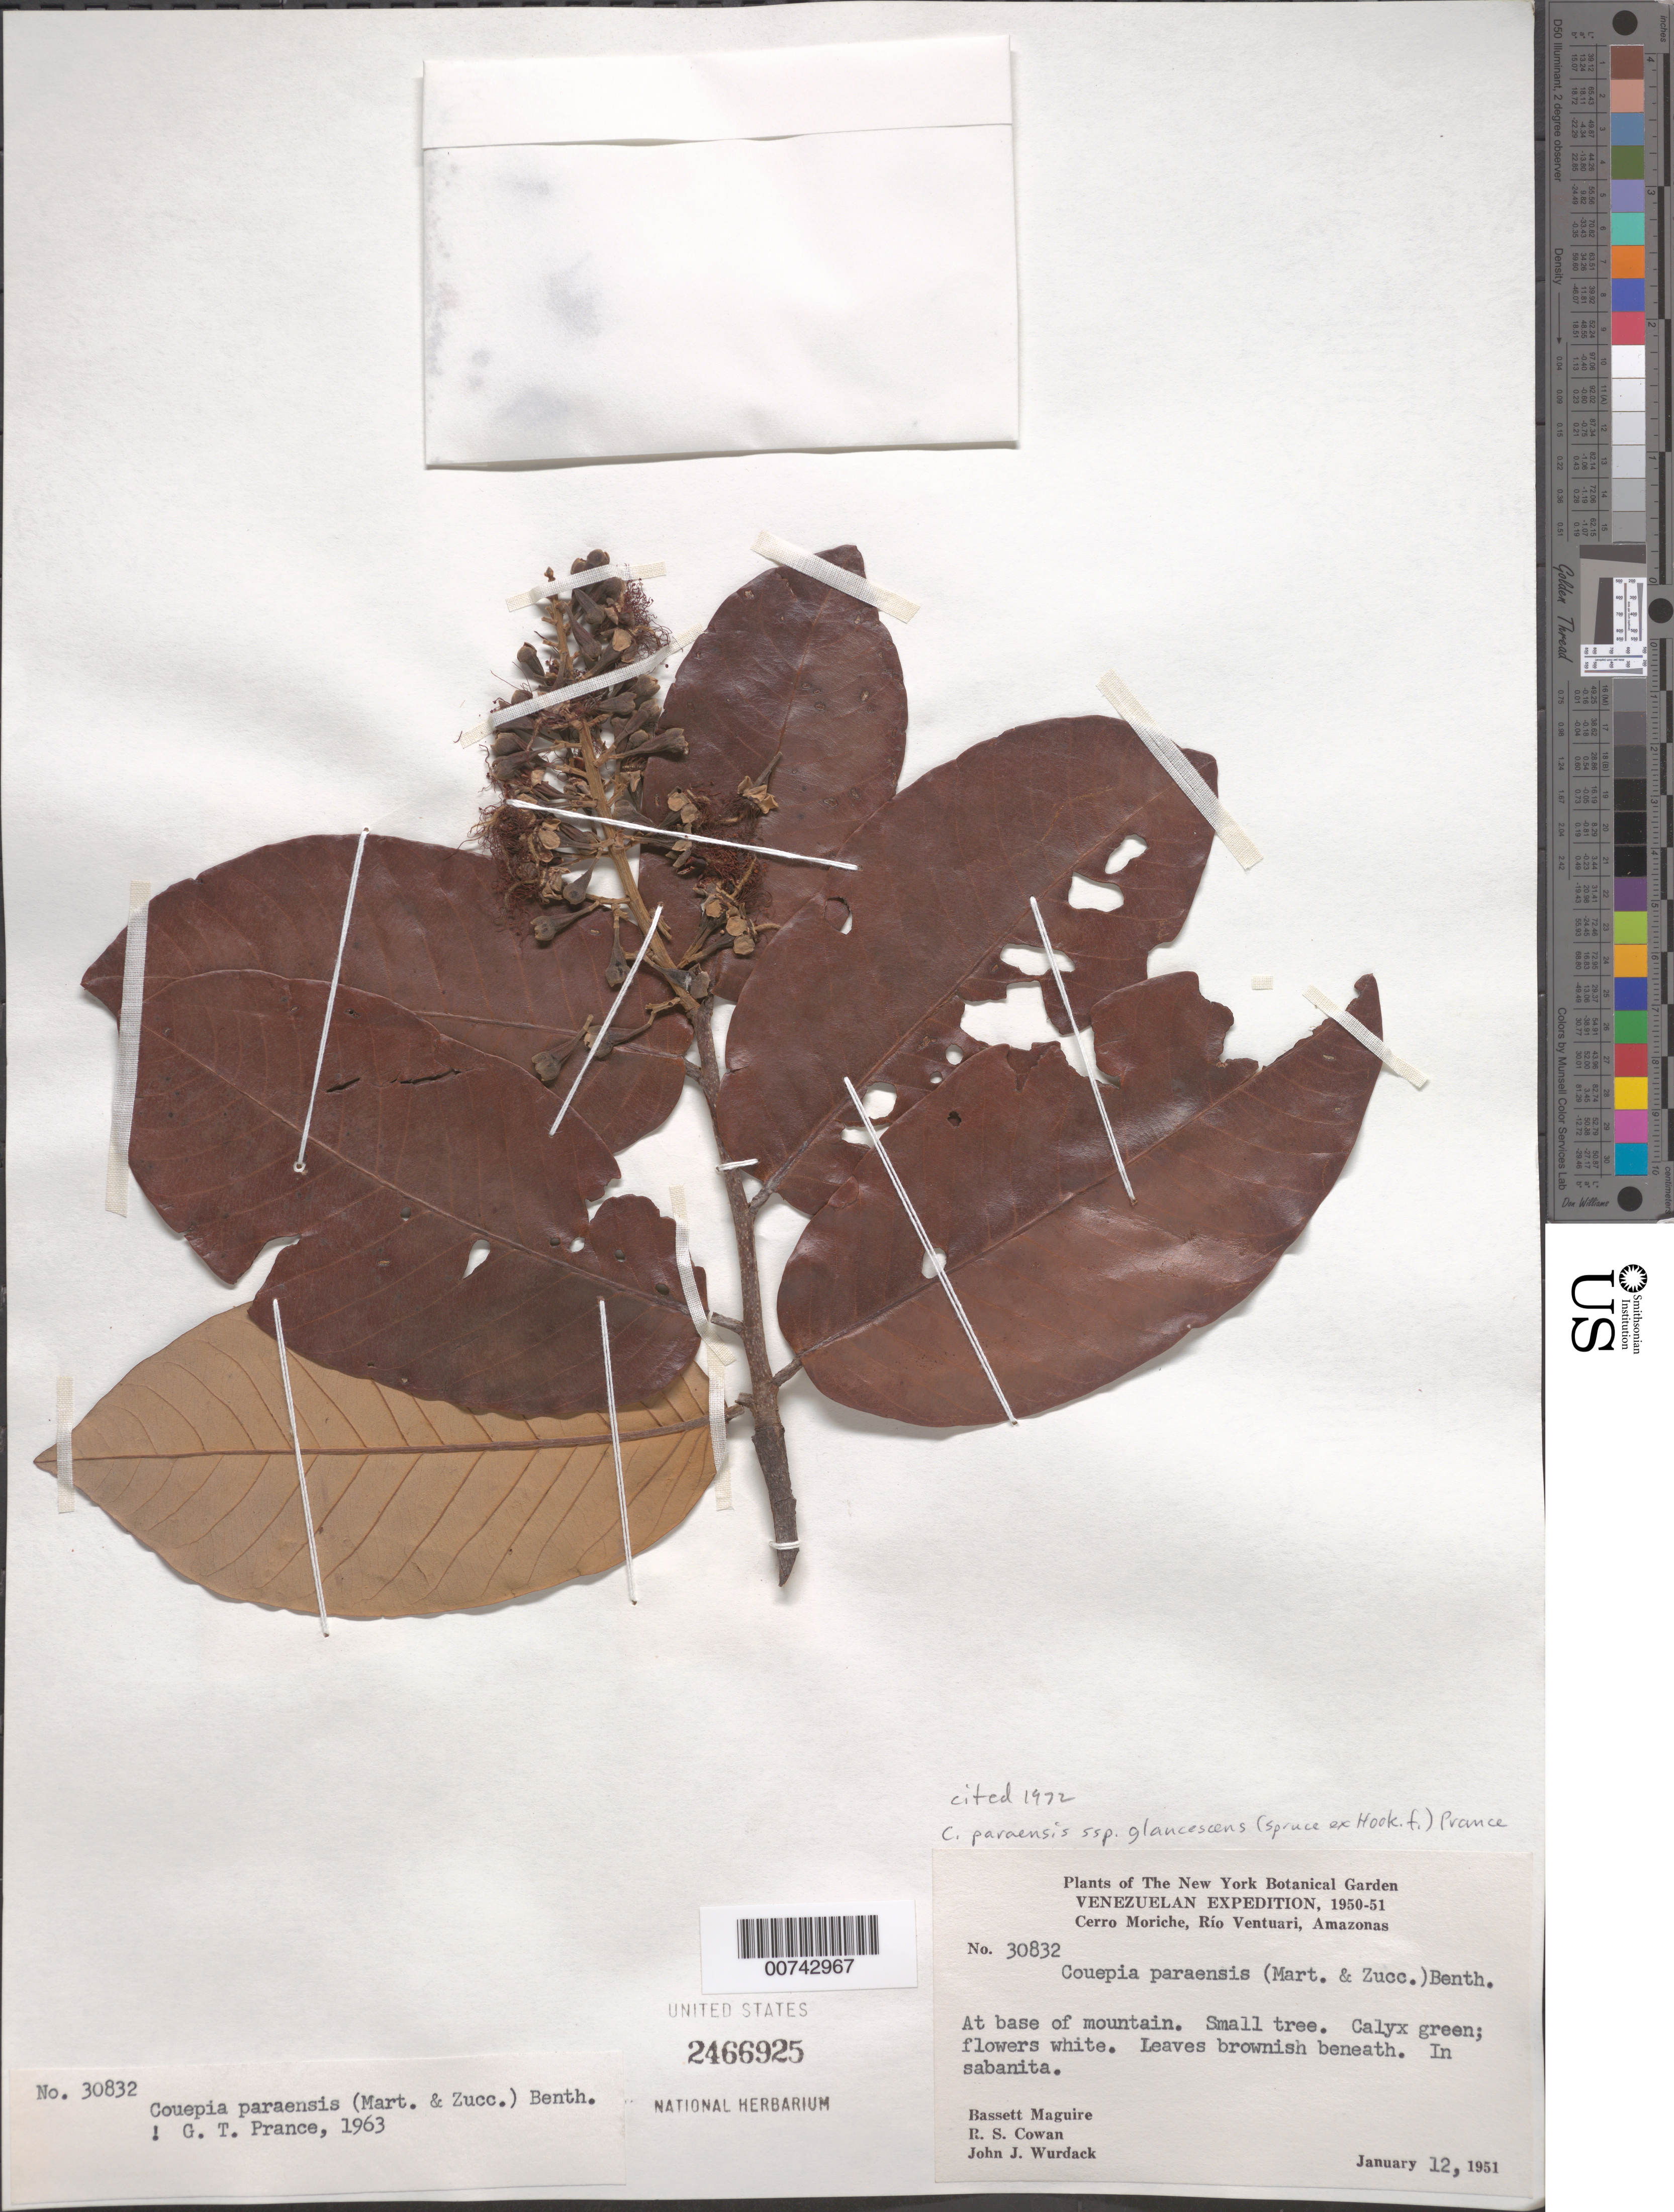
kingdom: Plantae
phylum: Tracheophyta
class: Magnoliopsida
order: Malpighiales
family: Chrysobalanaceae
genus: Couepia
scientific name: Couepia paraensis subsp. glaucescens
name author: (Spruce ex Hook. f.) Prance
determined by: Prance, G. T.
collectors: B. Maguire, R. S. Cowan & J. J. Wurdack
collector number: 30832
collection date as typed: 12-Jan-51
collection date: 1951-01-12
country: Venezuela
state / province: Amazonas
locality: Cerro Moriche, at base of mountain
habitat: Sabanita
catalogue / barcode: US 2466925